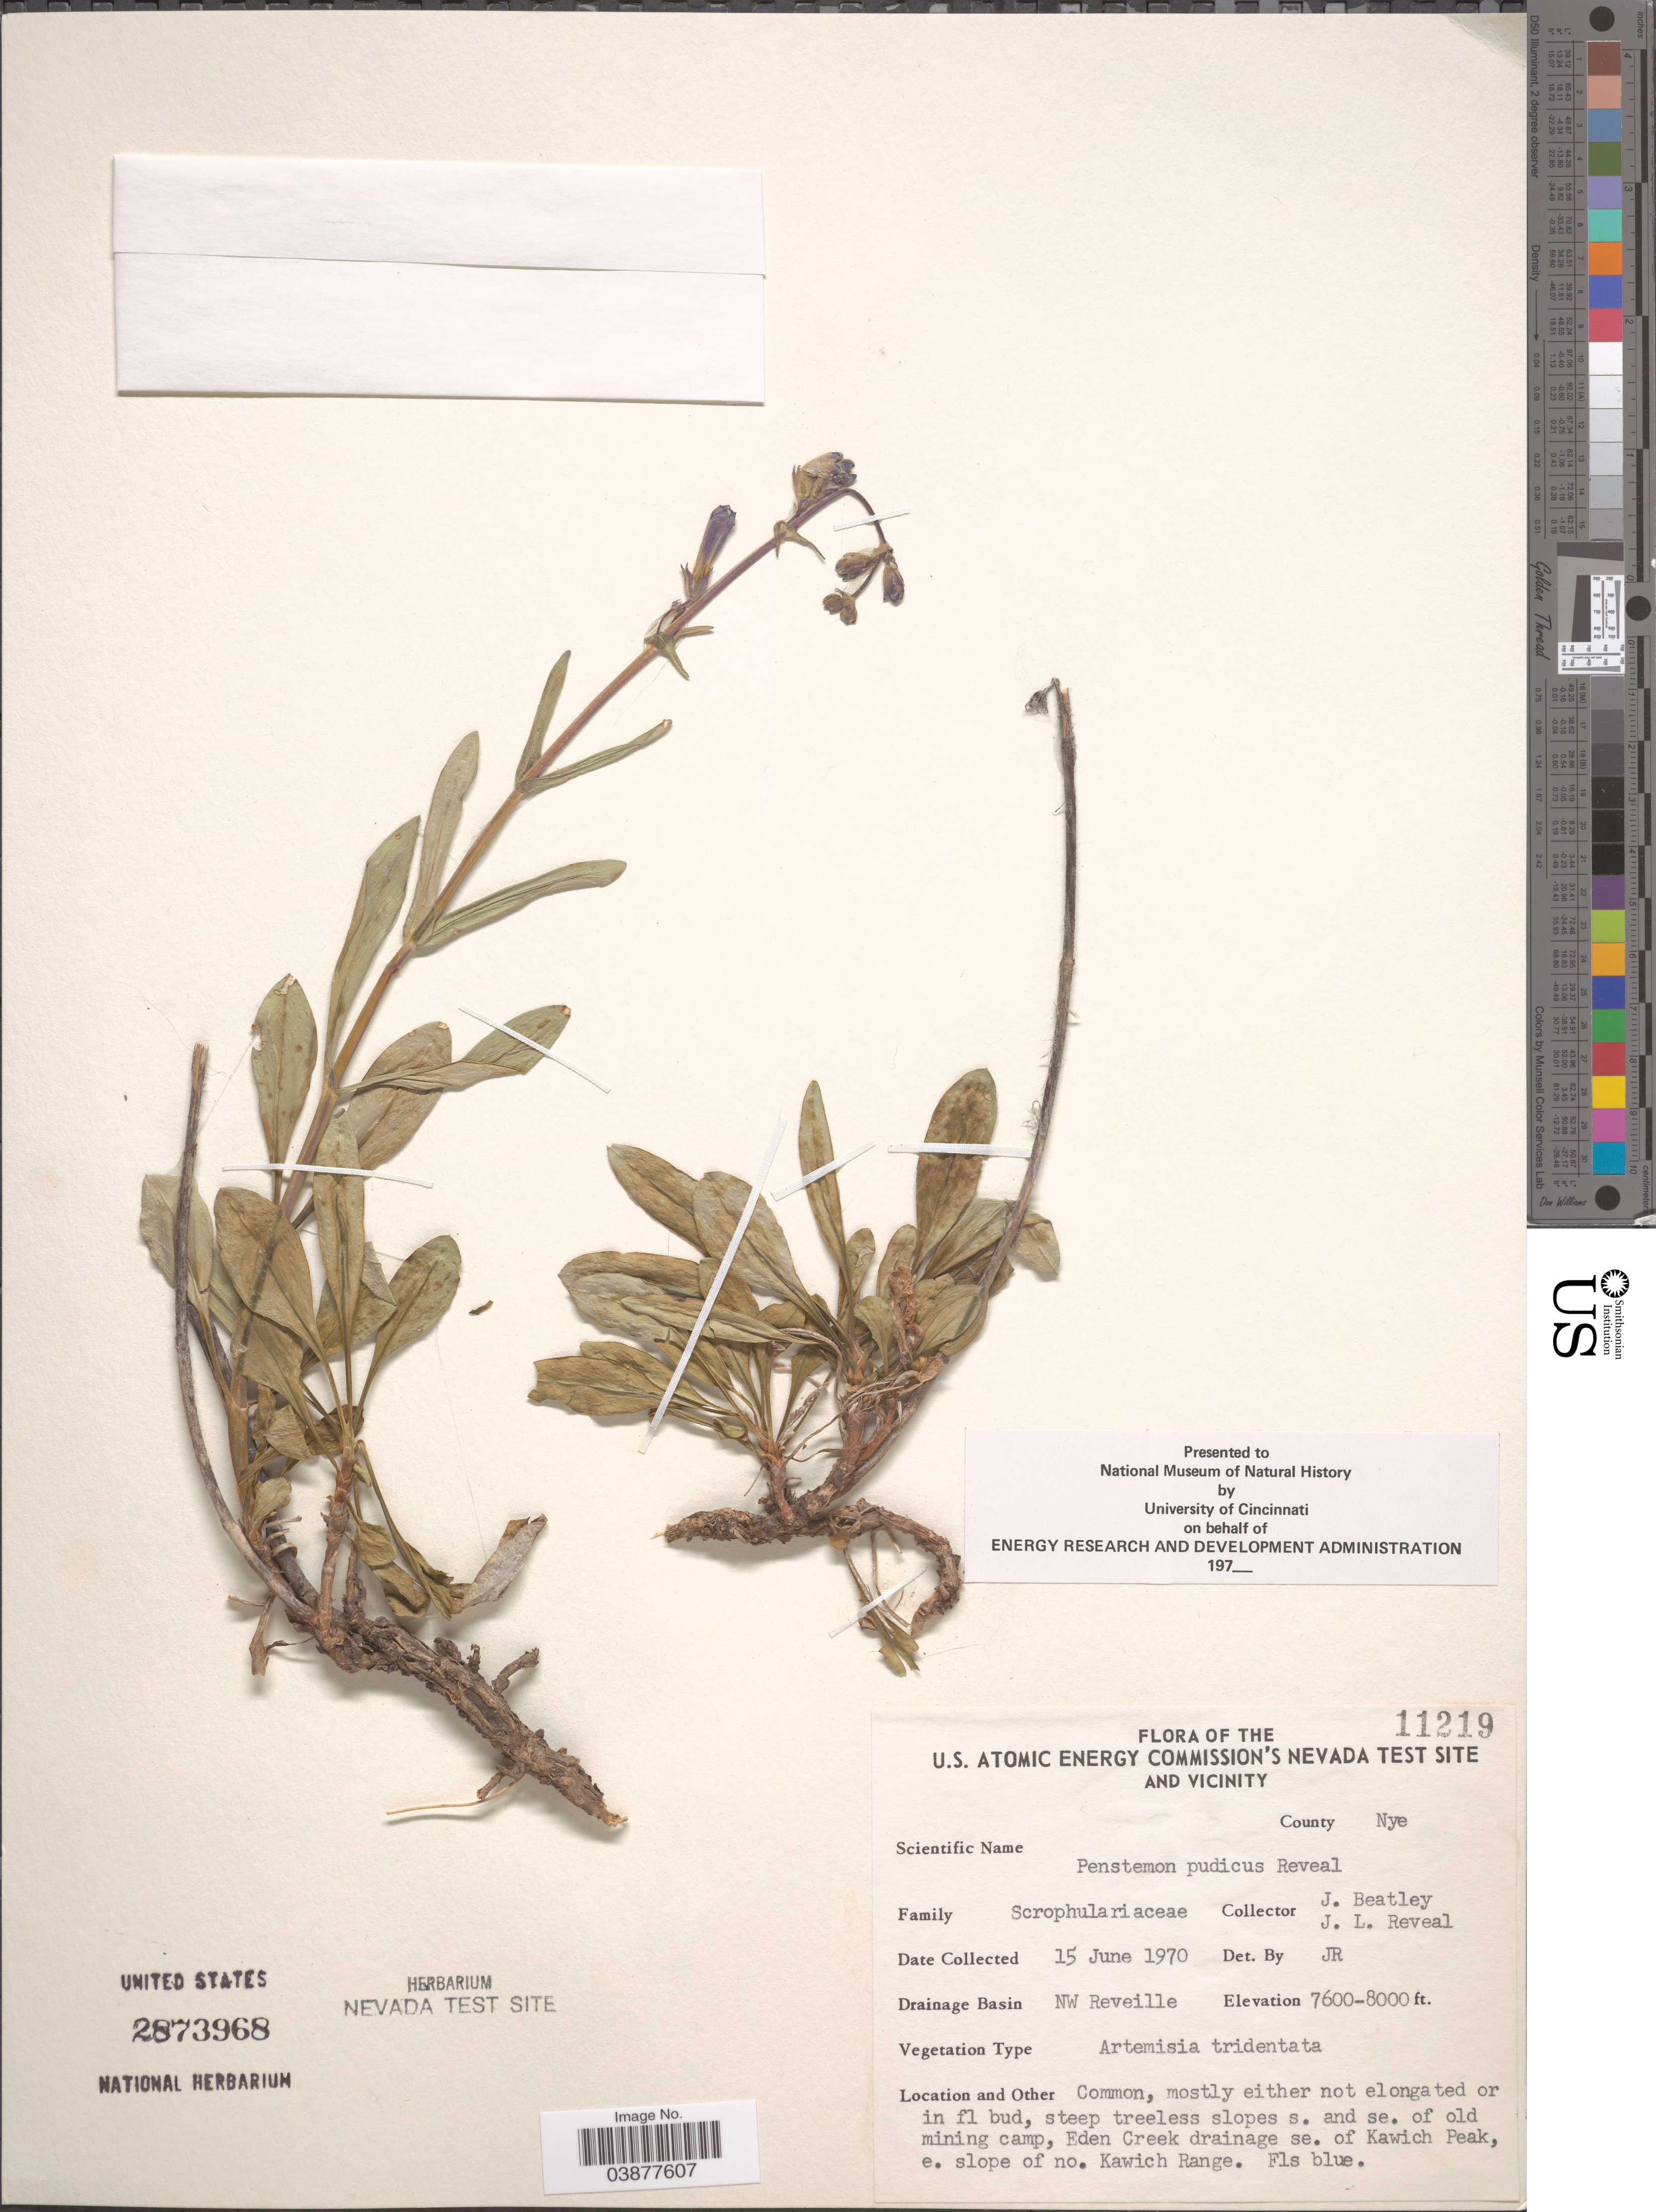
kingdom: Plantae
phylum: Tracheophyta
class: Magnoliopsida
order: Lamiales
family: Plantaginaceae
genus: Penstemon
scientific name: Penstemon pudicus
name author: Reveal & Beatley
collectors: J. C. Beatley & J. L. Reveal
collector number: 11219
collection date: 1970-06-15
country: United States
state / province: Nevada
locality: U.S. Atomic Energy Commission's Nevada Test Site and vicinity. County Nye. Drainage Basin NW Reveille. Steep treeless slopes s. and se. of old mining camp, Eden Creek drainage se. of Kawich Peak, e. slope of no. Kawich Range.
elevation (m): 2316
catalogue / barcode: US 2873968